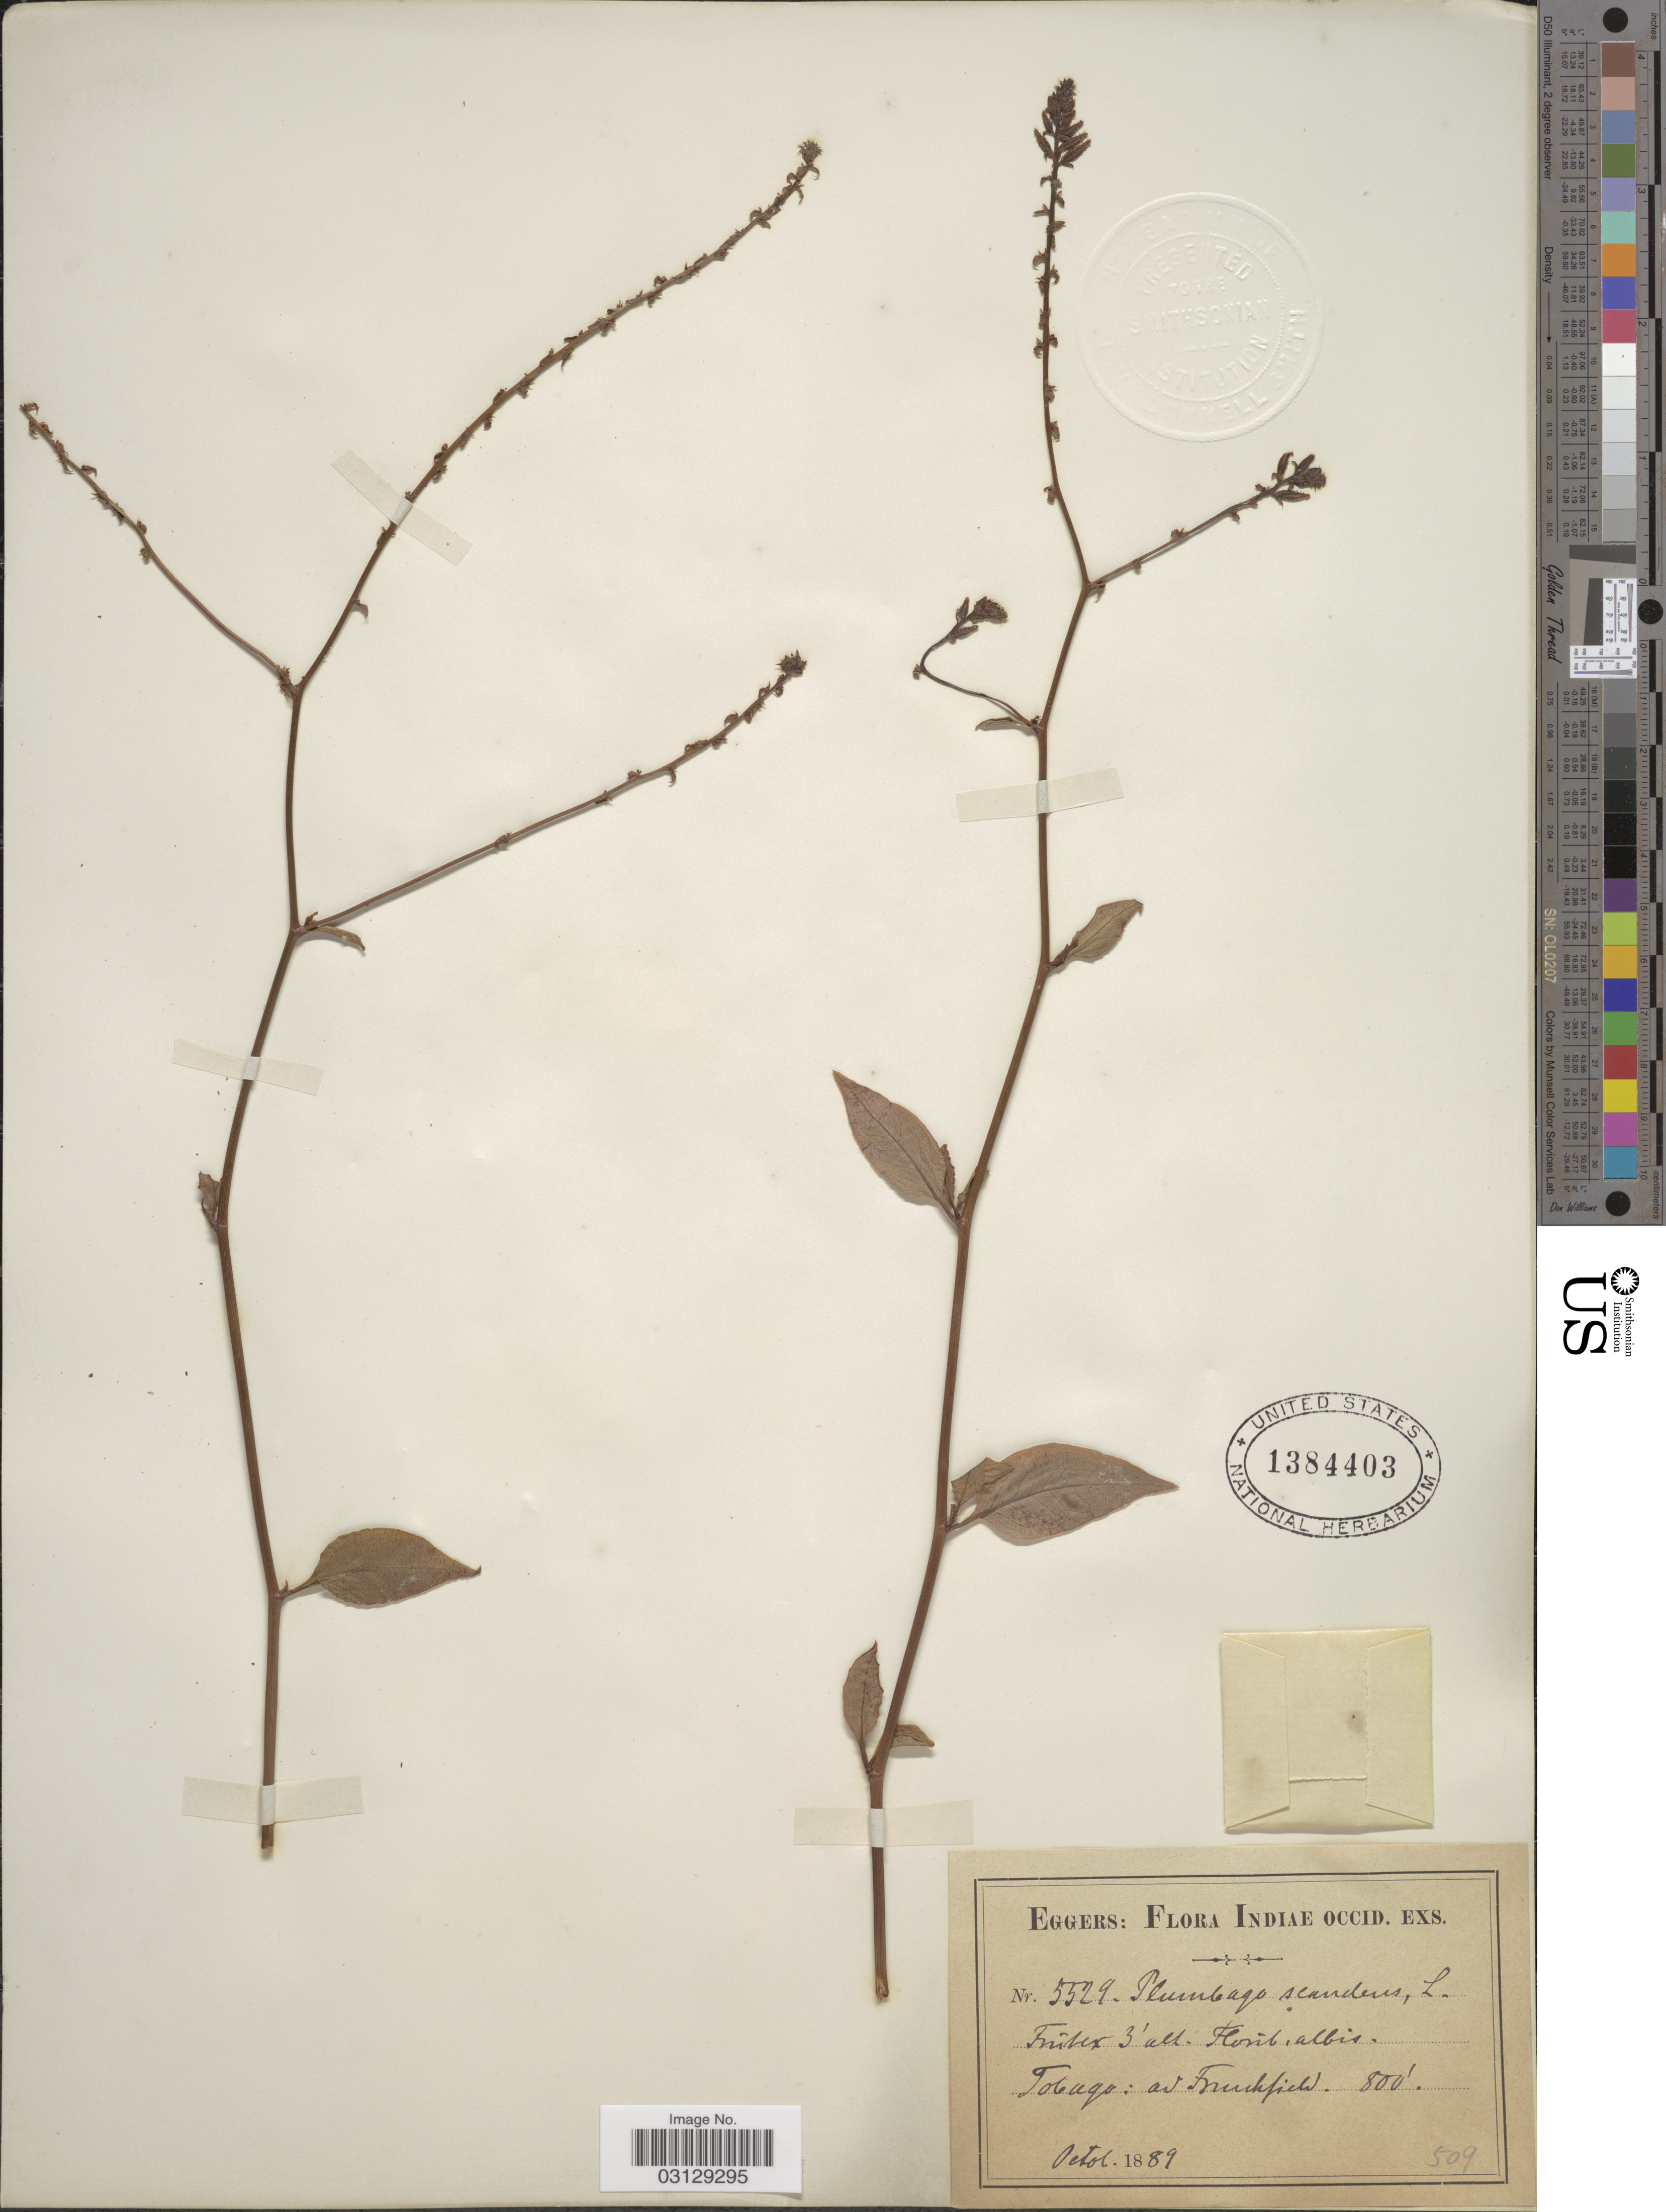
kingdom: Plantae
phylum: Tracheophyta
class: Magnoliopsida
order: Caryophyllales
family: Plumbaginaceae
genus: Plumbago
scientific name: Plumbago scandens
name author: L.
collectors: -. Eggers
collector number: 5529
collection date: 1889-10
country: Trinidad and Tobago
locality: Indiae Occid. Tobago: ad Fruchfield.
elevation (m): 244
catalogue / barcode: US 1384403